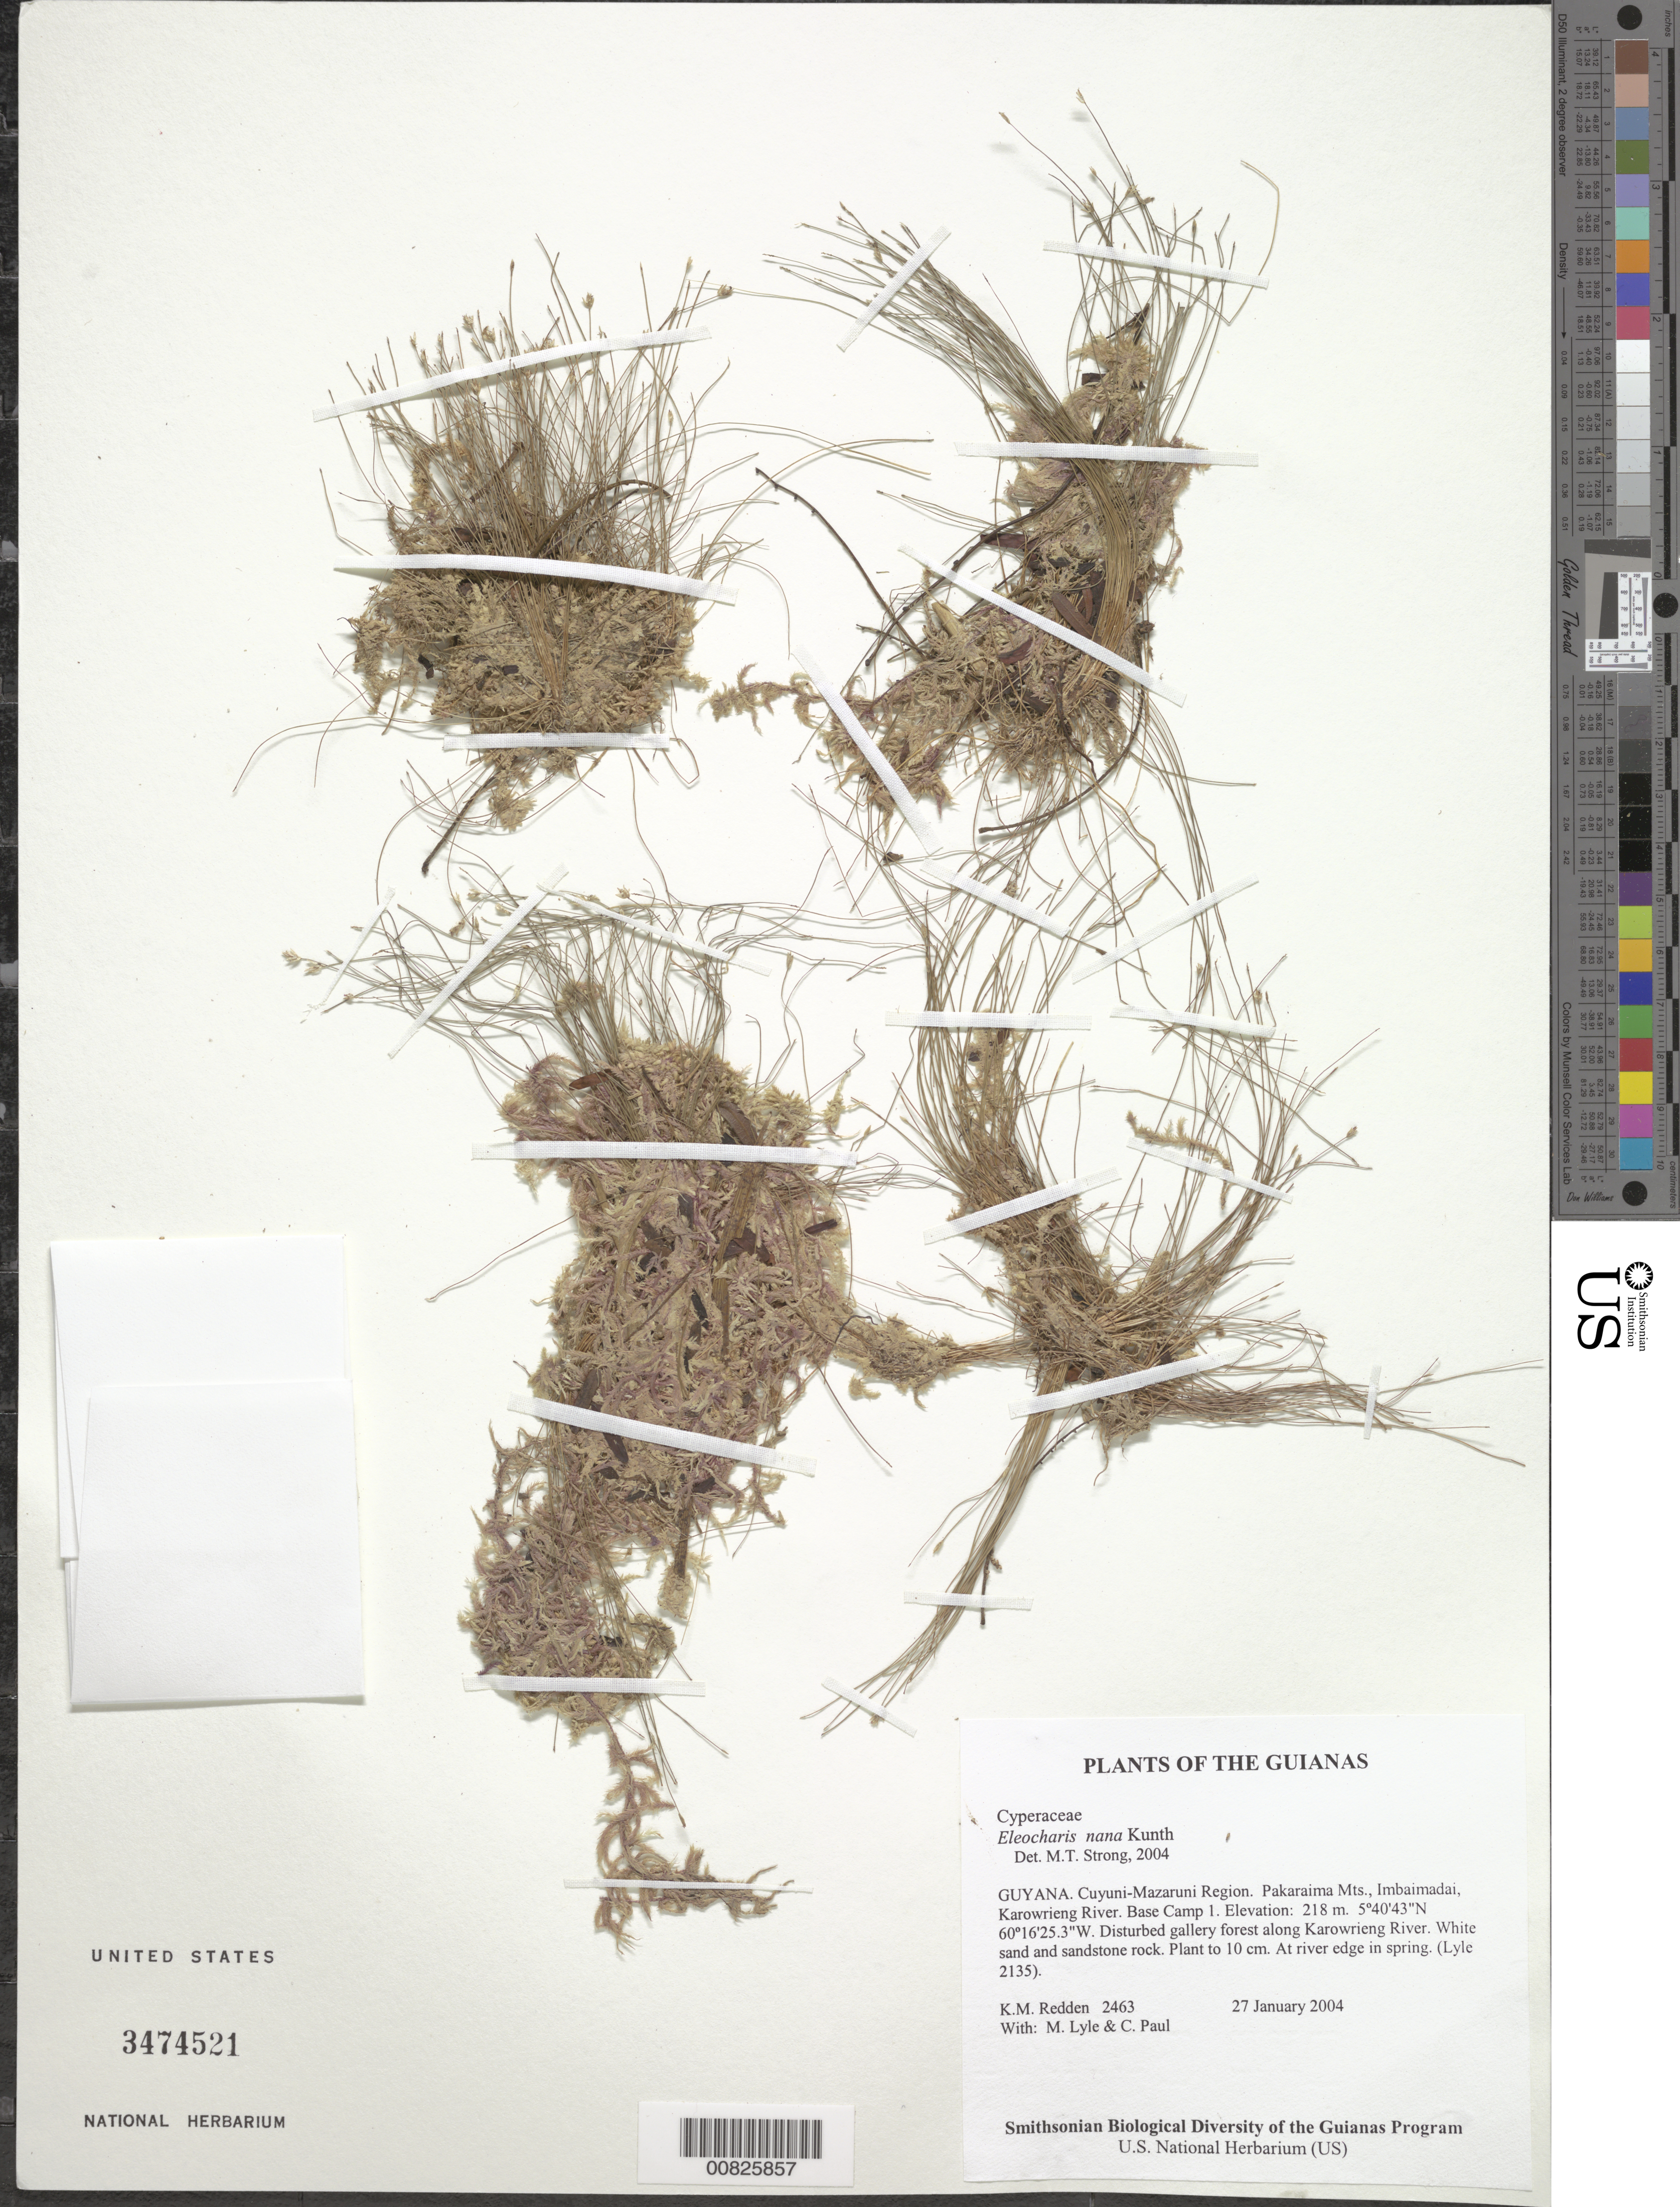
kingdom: Plantae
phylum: Tracheophyta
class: Liliopsida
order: Poales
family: Cyperaceae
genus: Eleocharis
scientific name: Eleocharis nana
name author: Kunth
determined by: Strong, M. T., (US), Smithsonian Institution - National Museum of Natural History (UNITED STATES)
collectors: K. M. Redden, M. Lyle & C. Paul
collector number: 2463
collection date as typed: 27 January 2004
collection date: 2004-01-27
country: Guyana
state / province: Cuyuni-Mazaruni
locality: Pakaraima Mts., Imbaimadai, Karowrieng River. Base Camp 1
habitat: Disturbed gallery forest along Karowrieng River. White sand and sandstone rock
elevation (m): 218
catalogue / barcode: US 3474521